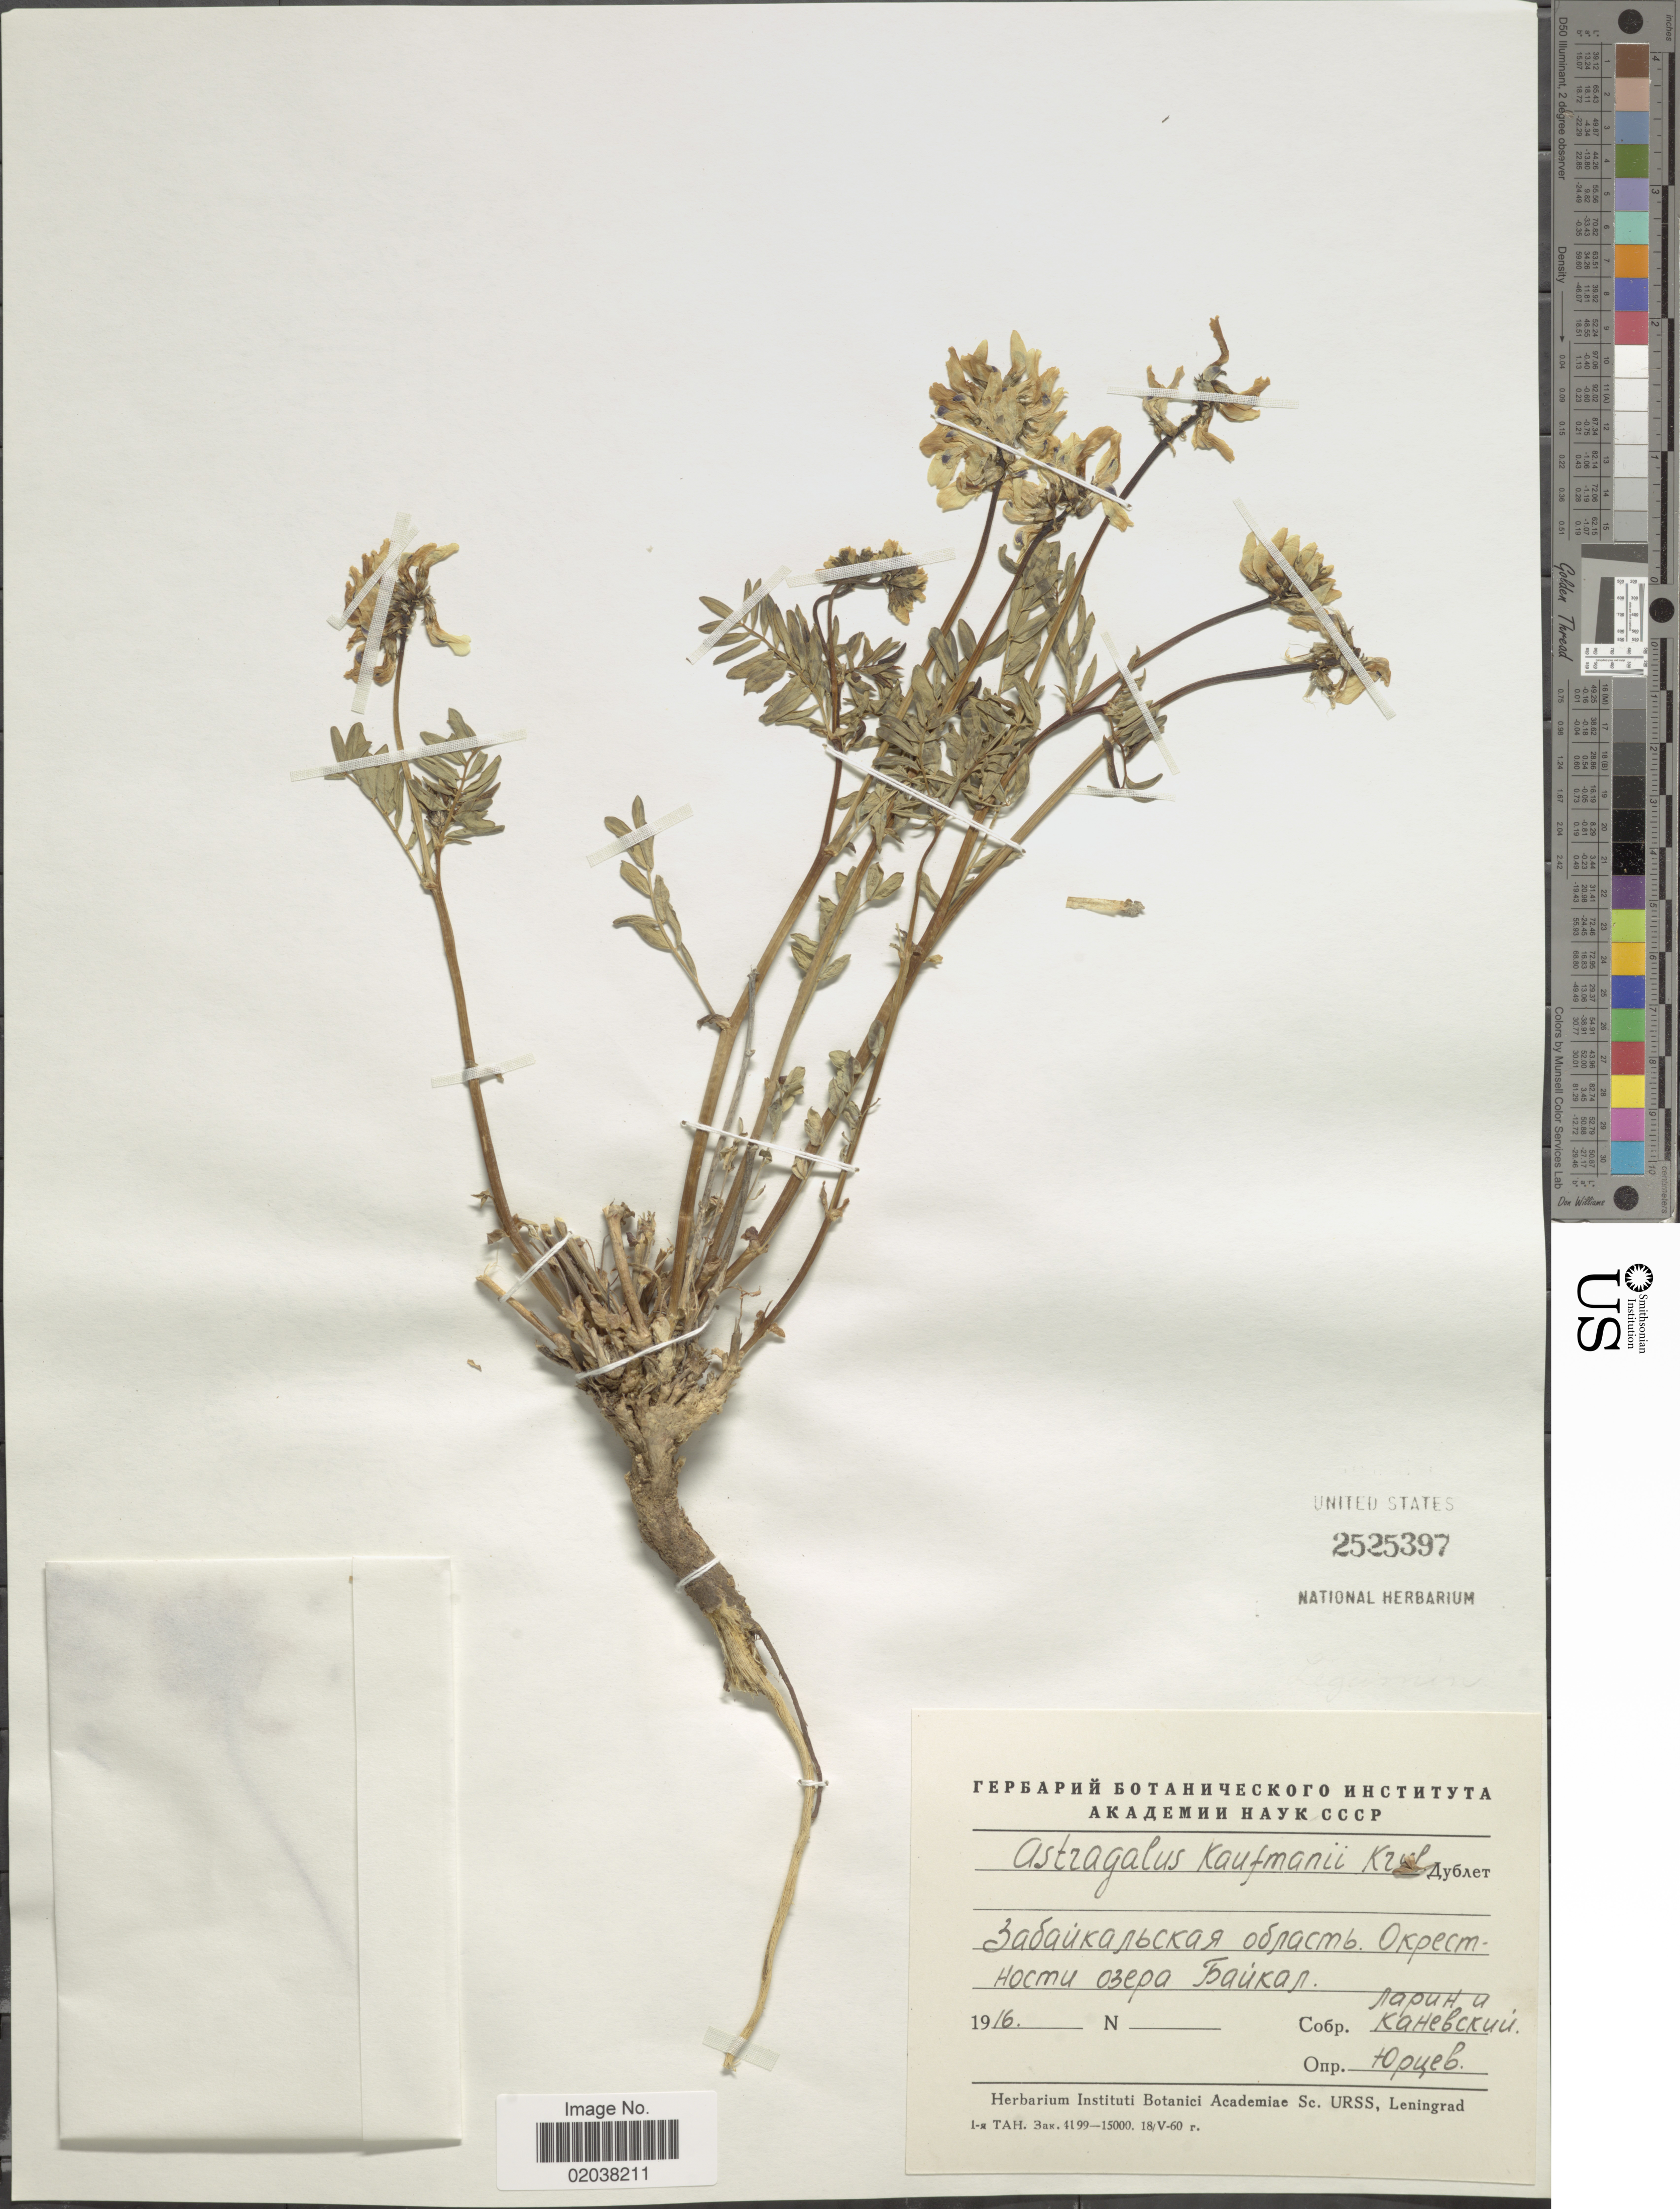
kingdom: Plantae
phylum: Tracheophyta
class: Magnoliopsida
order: Fabales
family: Fabaceae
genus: Astragalus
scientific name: Astragalus kaufmannii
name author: Krylov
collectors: I. Larin & Kanevskiy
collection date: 1916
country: Russian Federation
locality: Vicinity of Lake Baikal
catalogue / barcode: US 2525397